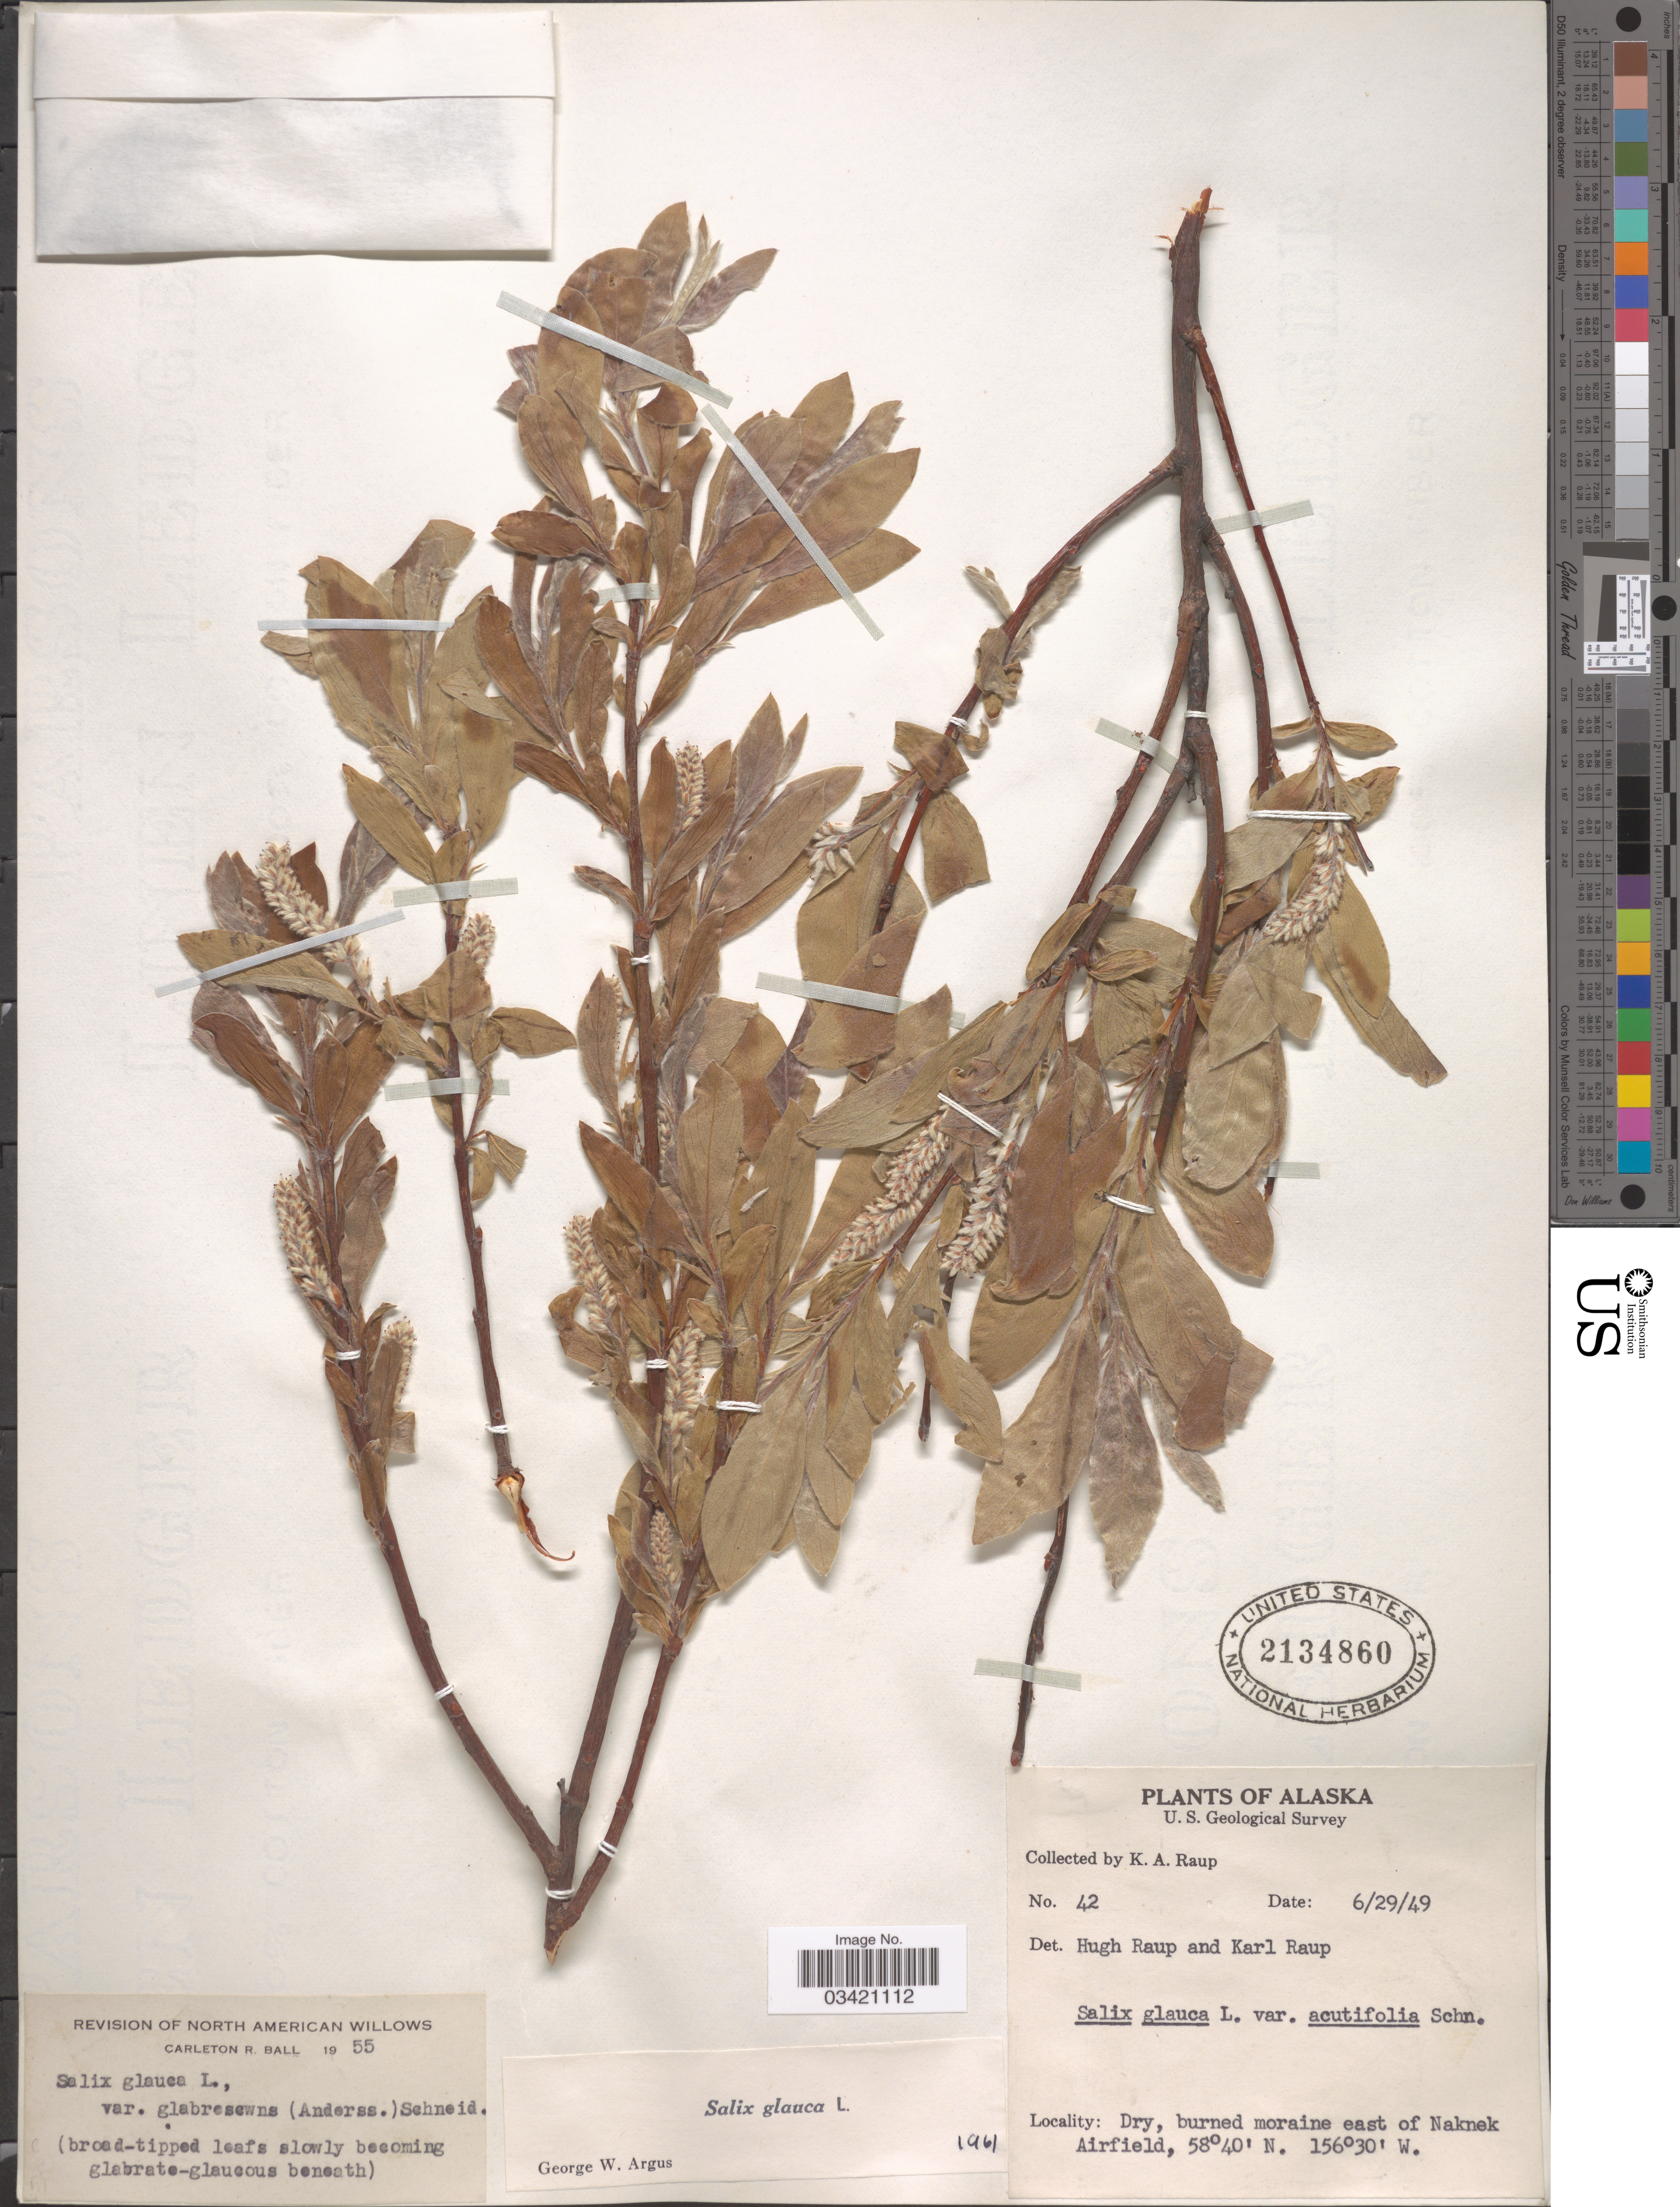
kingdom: Plantae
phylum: Tracheophyta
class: Magnoliopsida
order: Malpighiales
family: Salicaceae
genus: Salix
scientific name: Salix glauca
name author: L.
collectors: K. Raup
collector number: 42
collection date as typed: Transcribed d/m/y: 29/6/49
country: United States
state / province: Alaska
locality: Dry, burned moraine east of Naknek Airfield.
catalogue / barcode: US 2134860